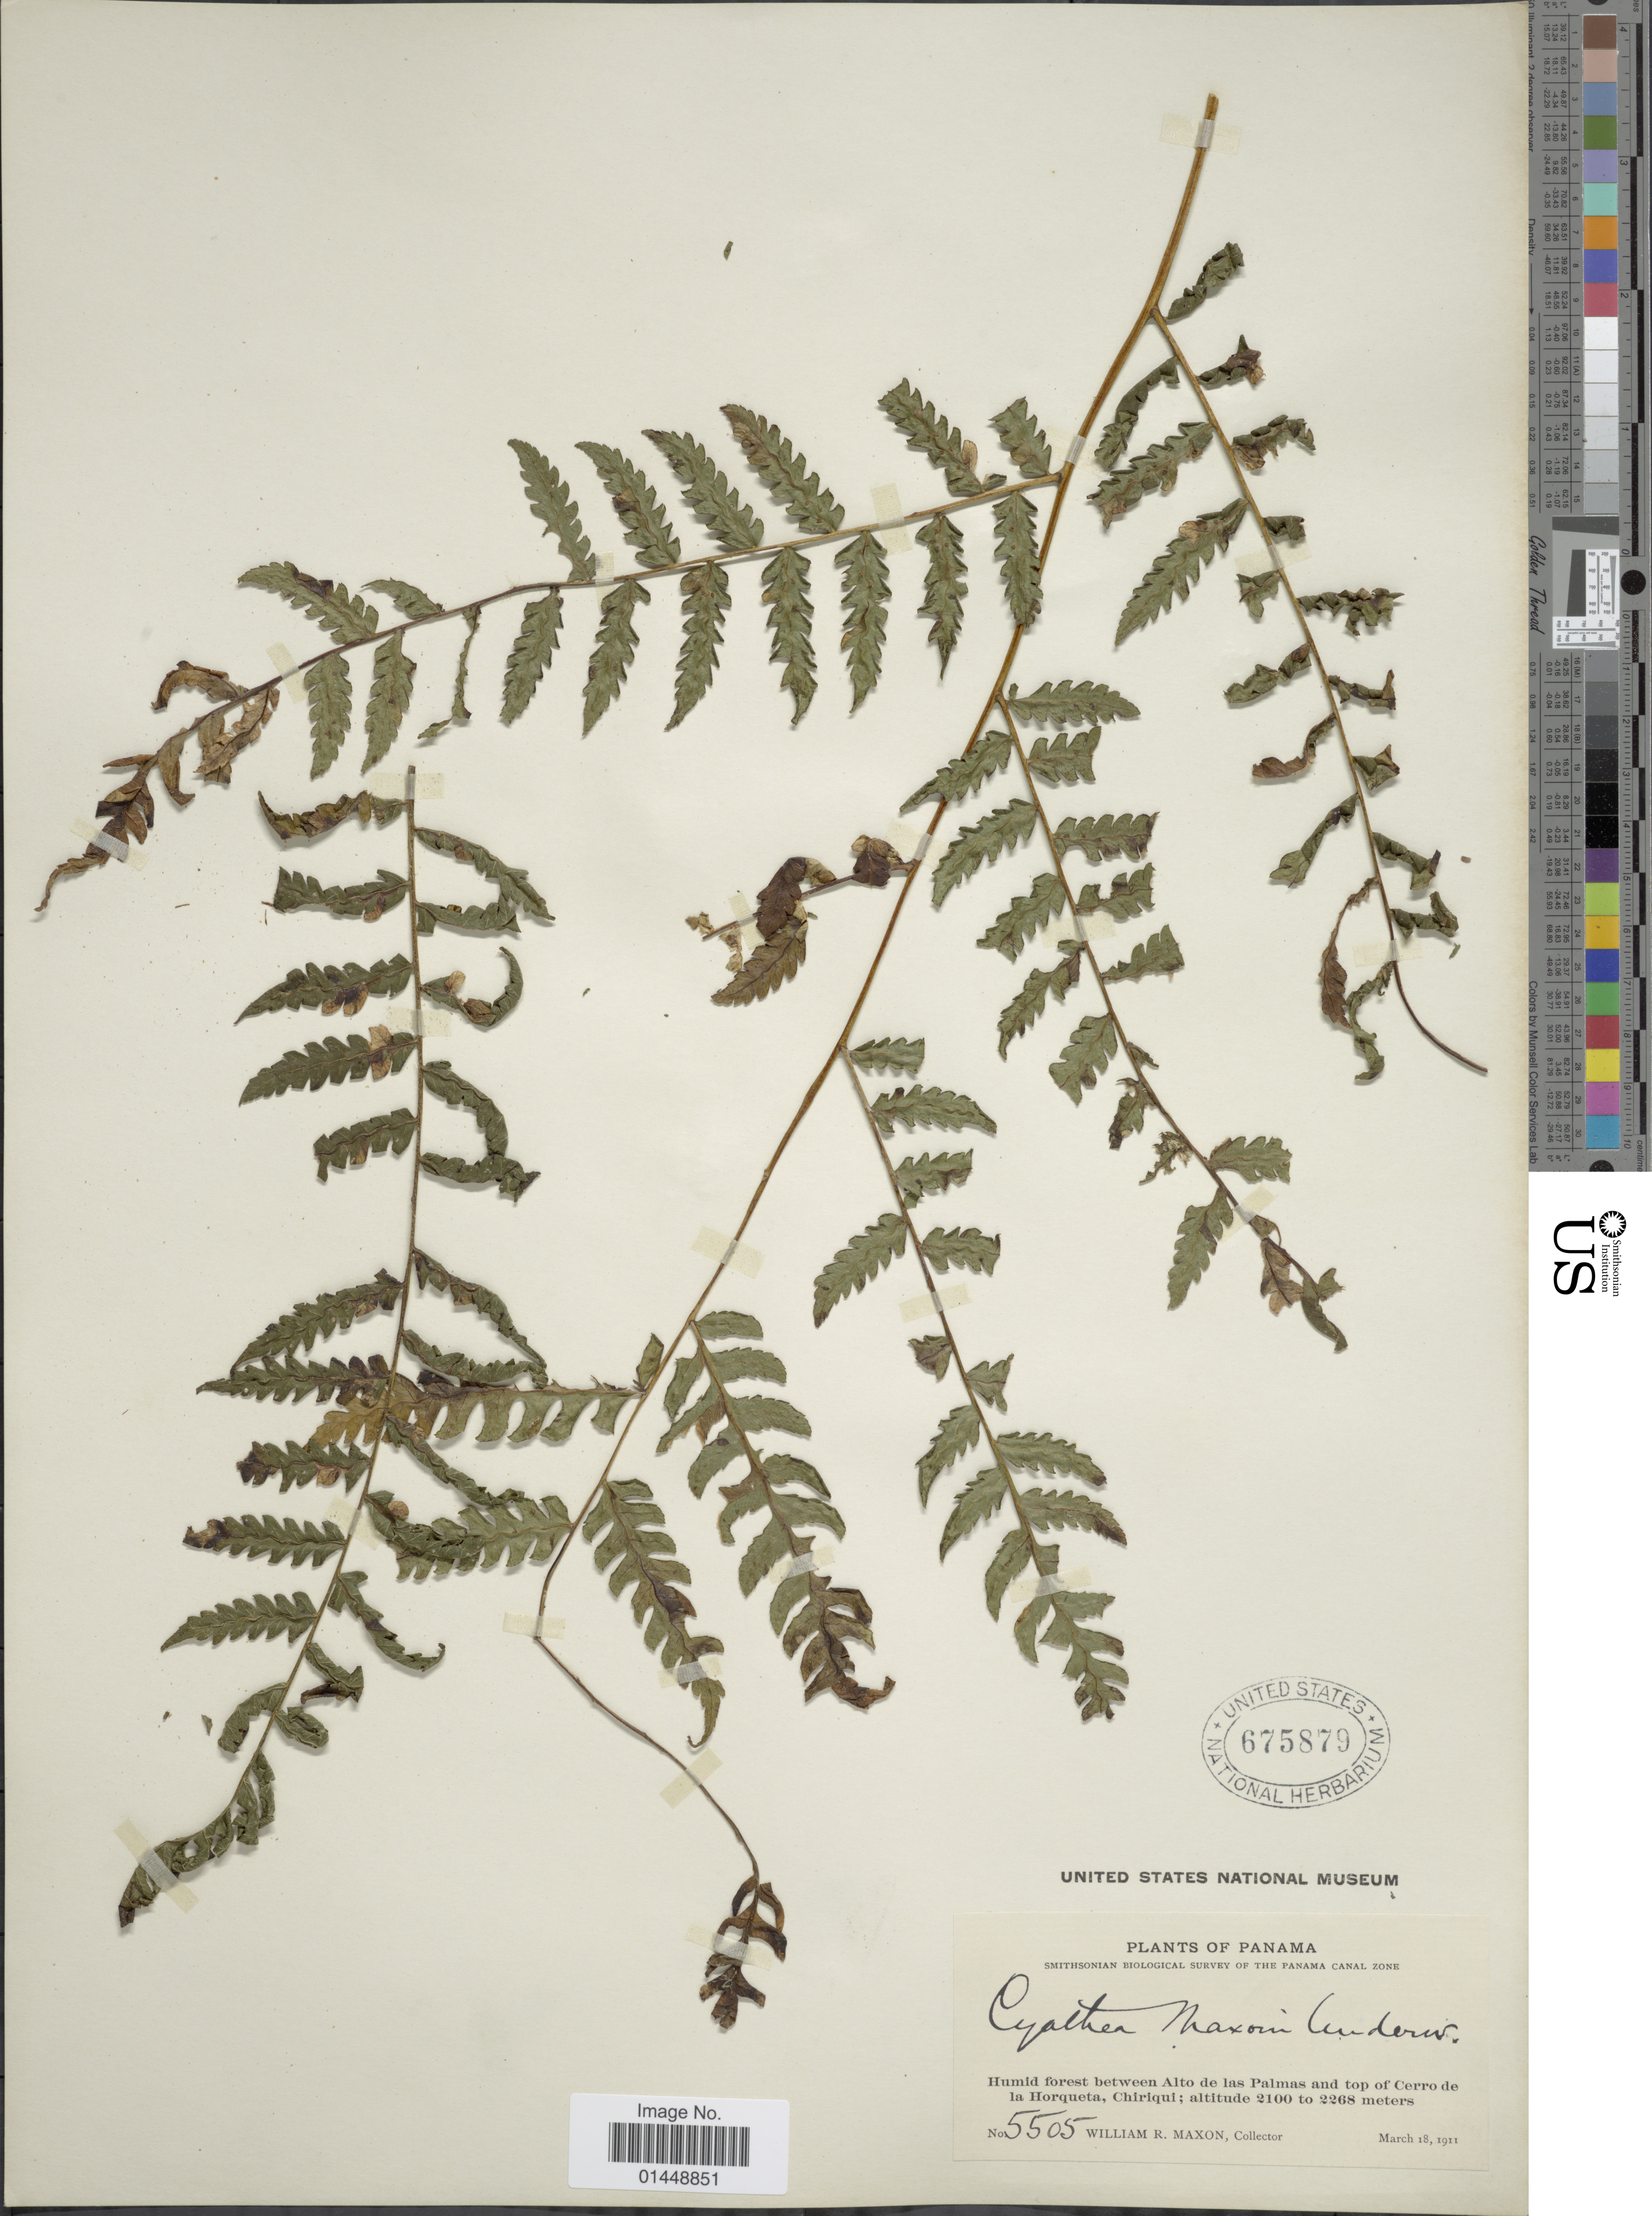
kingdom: Plantae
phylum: Tracheophyta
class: Polypodiopsida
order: Cyatheales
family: Cyatheaceae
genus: Cyathea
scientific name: Cyathea fulva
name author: (M. Martens & Galeotti) Fée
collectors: W. R. Maxon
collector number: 5505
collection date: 1911-03-18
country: Panama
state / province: Chiriqui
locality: Humid forest between Alto de las Palmas and top of Cerro de la Horqueta, Chiriqui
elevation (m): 2100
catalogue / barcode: US 675879